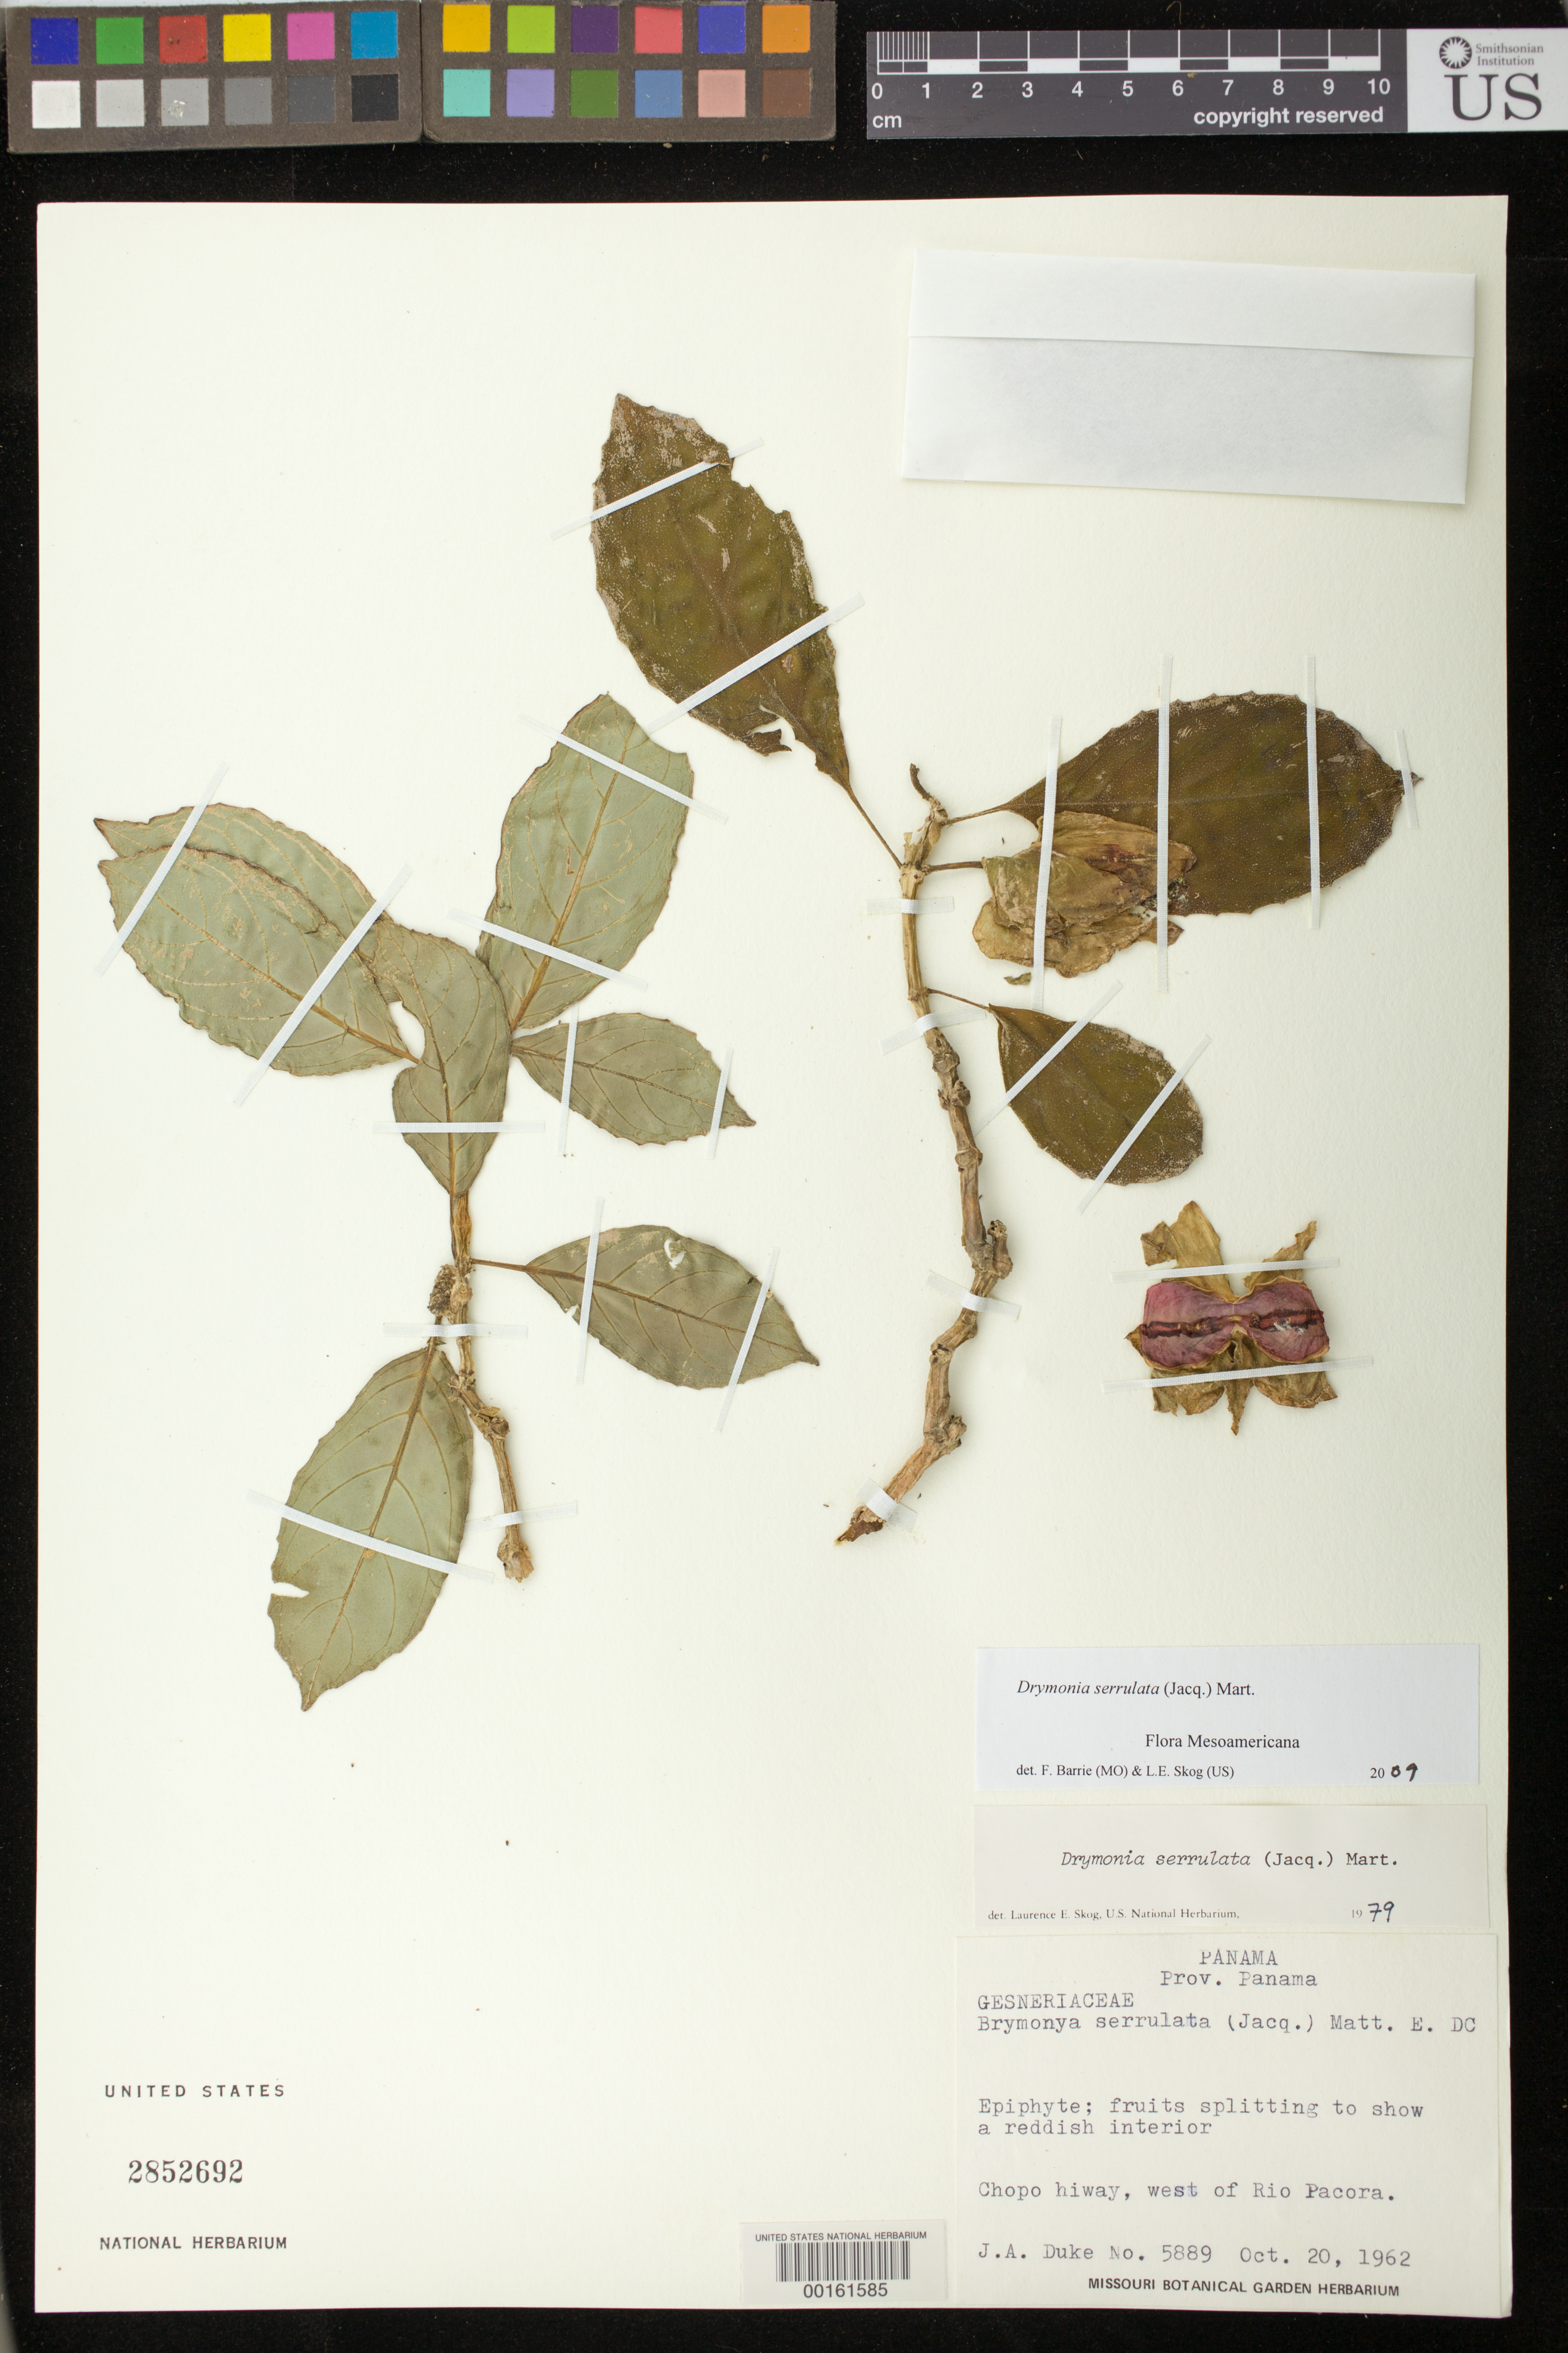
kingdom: Plantae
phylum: Tracheophyta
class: Magnoliopsida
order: Lamiales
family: Gesneriaceae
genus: Drymonia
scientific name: Drymonia serrulata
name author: (Jacq.) Mart.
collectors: J. A. Duke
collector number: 5889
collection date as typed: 20 Oct 1962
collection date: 1962-10-20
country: Panama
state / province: Panamá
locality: Chopo highway, W of Rio Pacora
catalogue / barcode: US 2852692